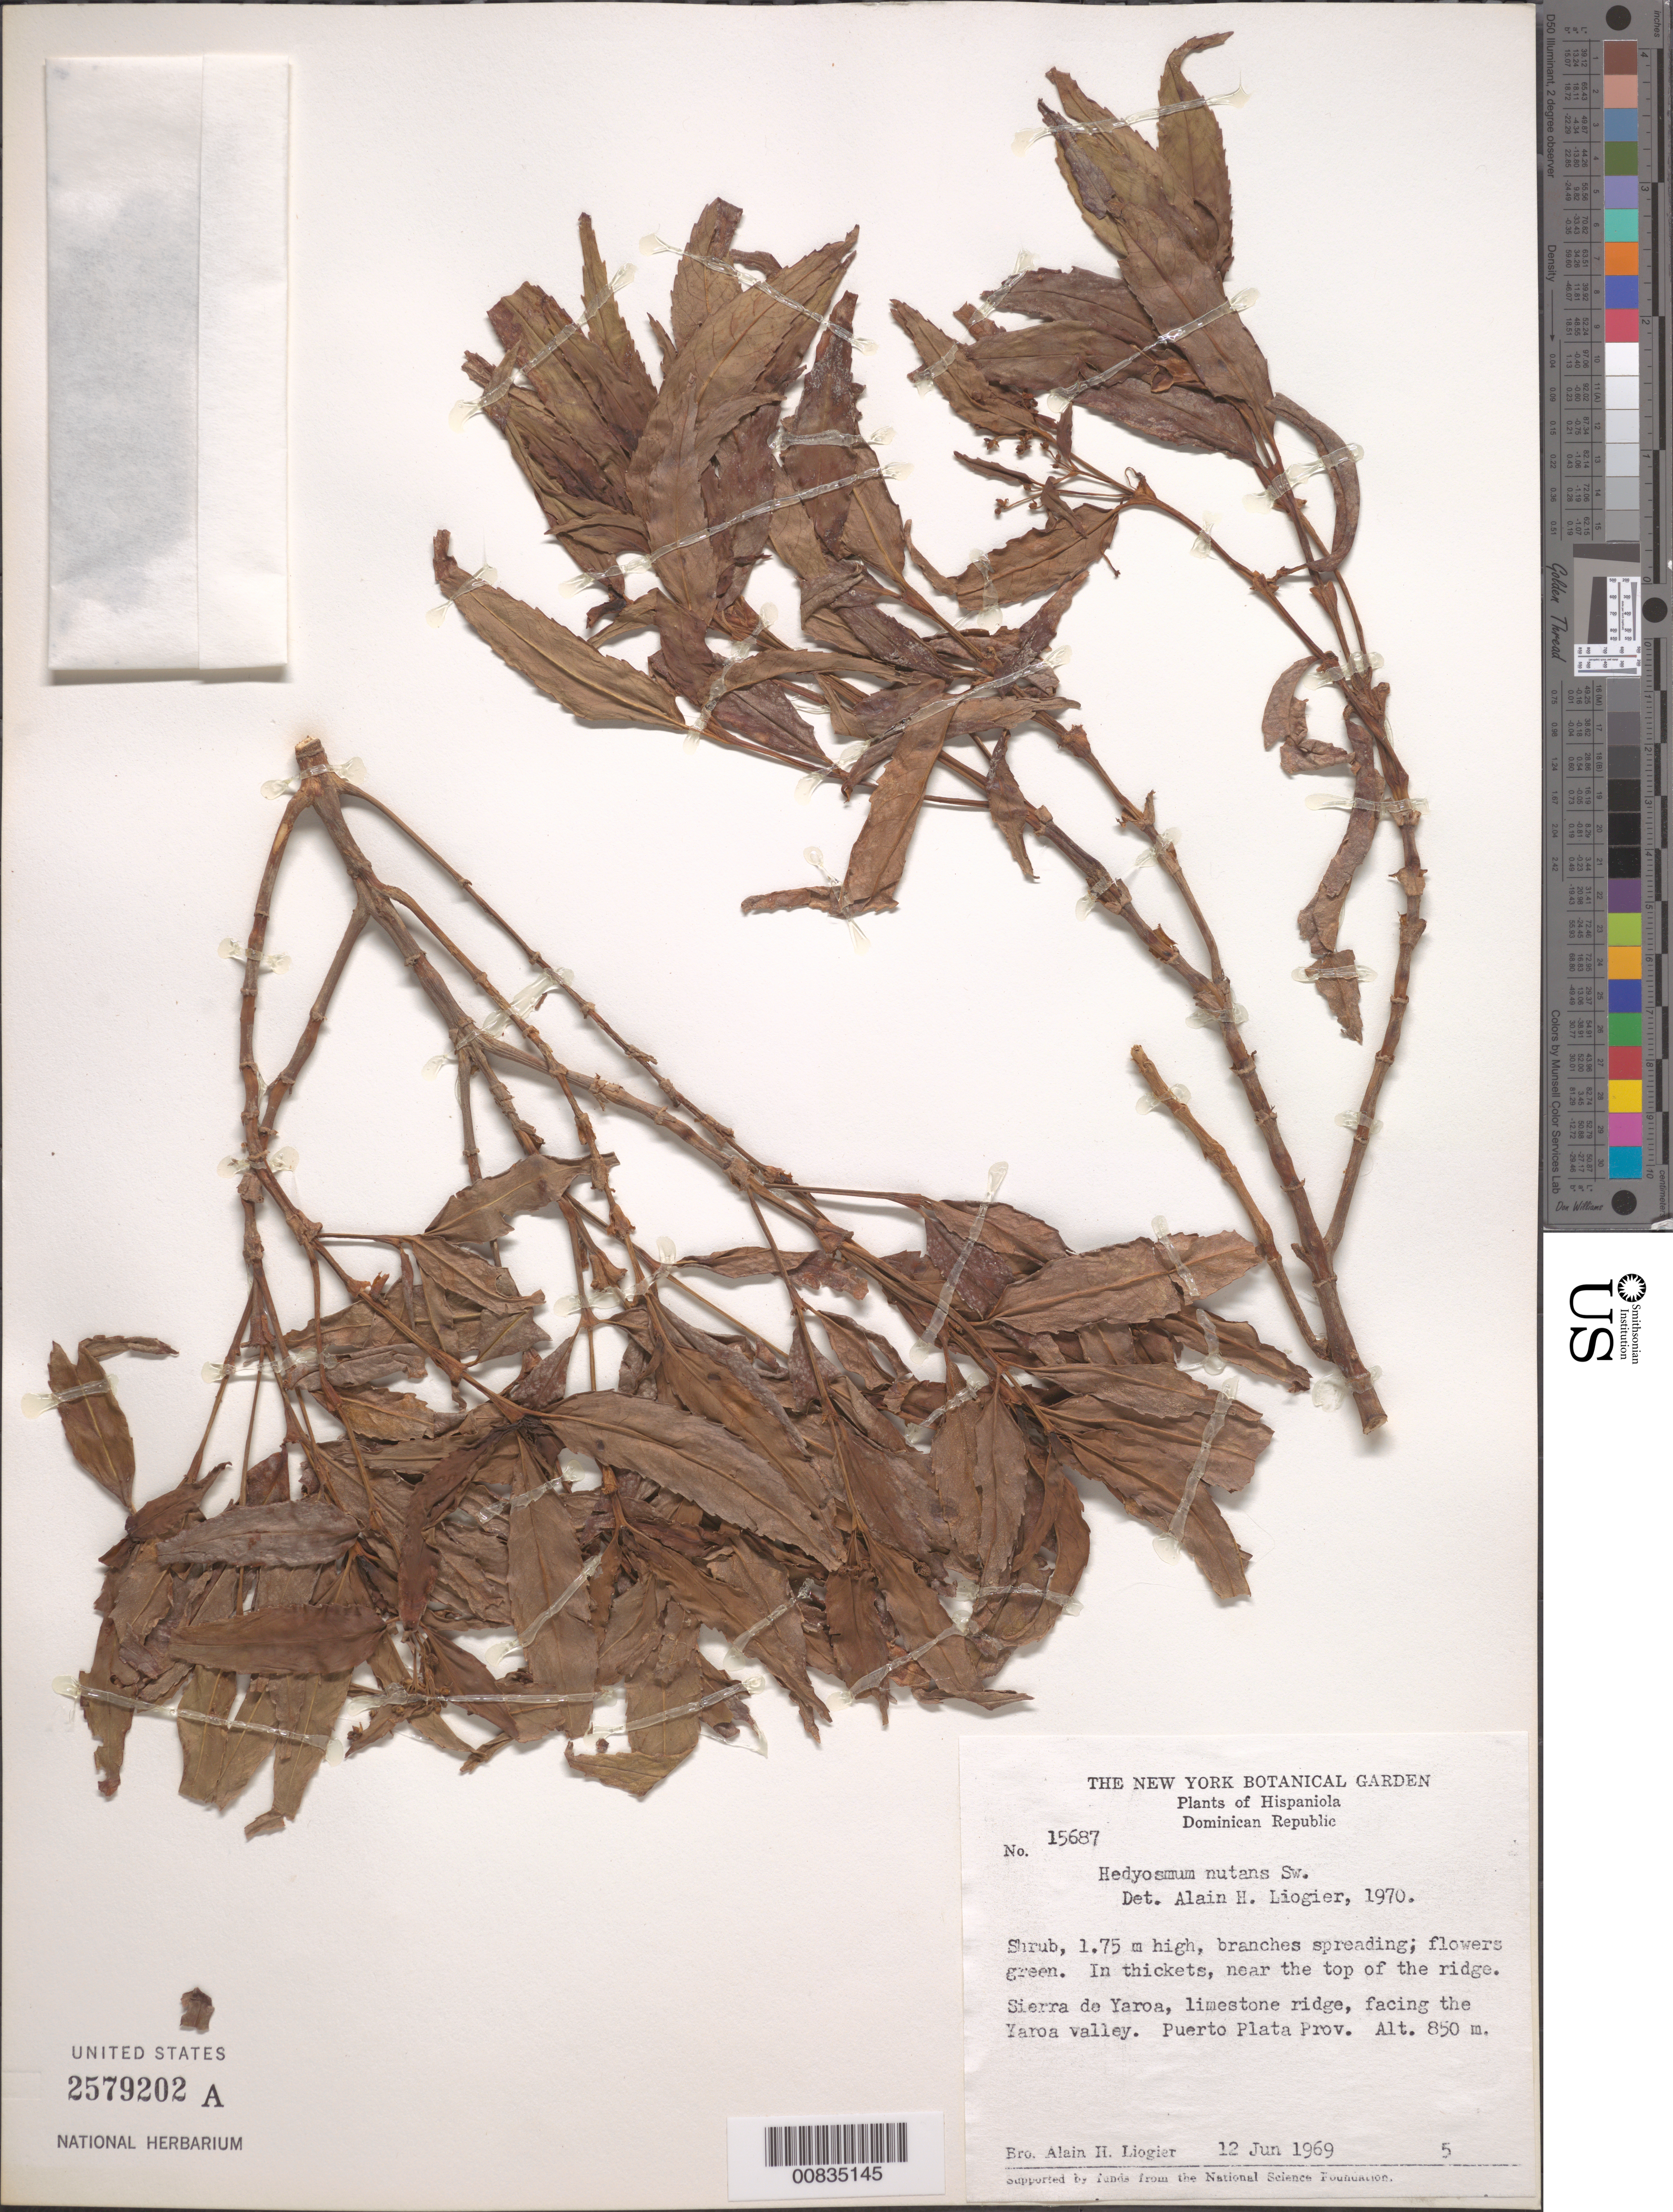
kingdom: Plantae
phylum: Tracheophyta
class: Magnoliopsida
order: Chloranthales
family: Chloranthaceae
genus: Hedyosmum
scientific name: Hedyosmum nutans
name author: Sw.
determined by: Liogier, Alain H.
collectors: A. H. Liogier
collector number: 15687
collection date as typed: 12 Jun 1969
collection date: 1969-06-12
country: Dominican Republic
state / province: Puerto Plata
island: Hispaniola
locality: Sierra de Yaroa, limestone ridge, facing the Yaroa Valley. Near the top of the ridge.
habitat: In thickets.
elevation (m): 850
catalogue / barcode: US 2579202A